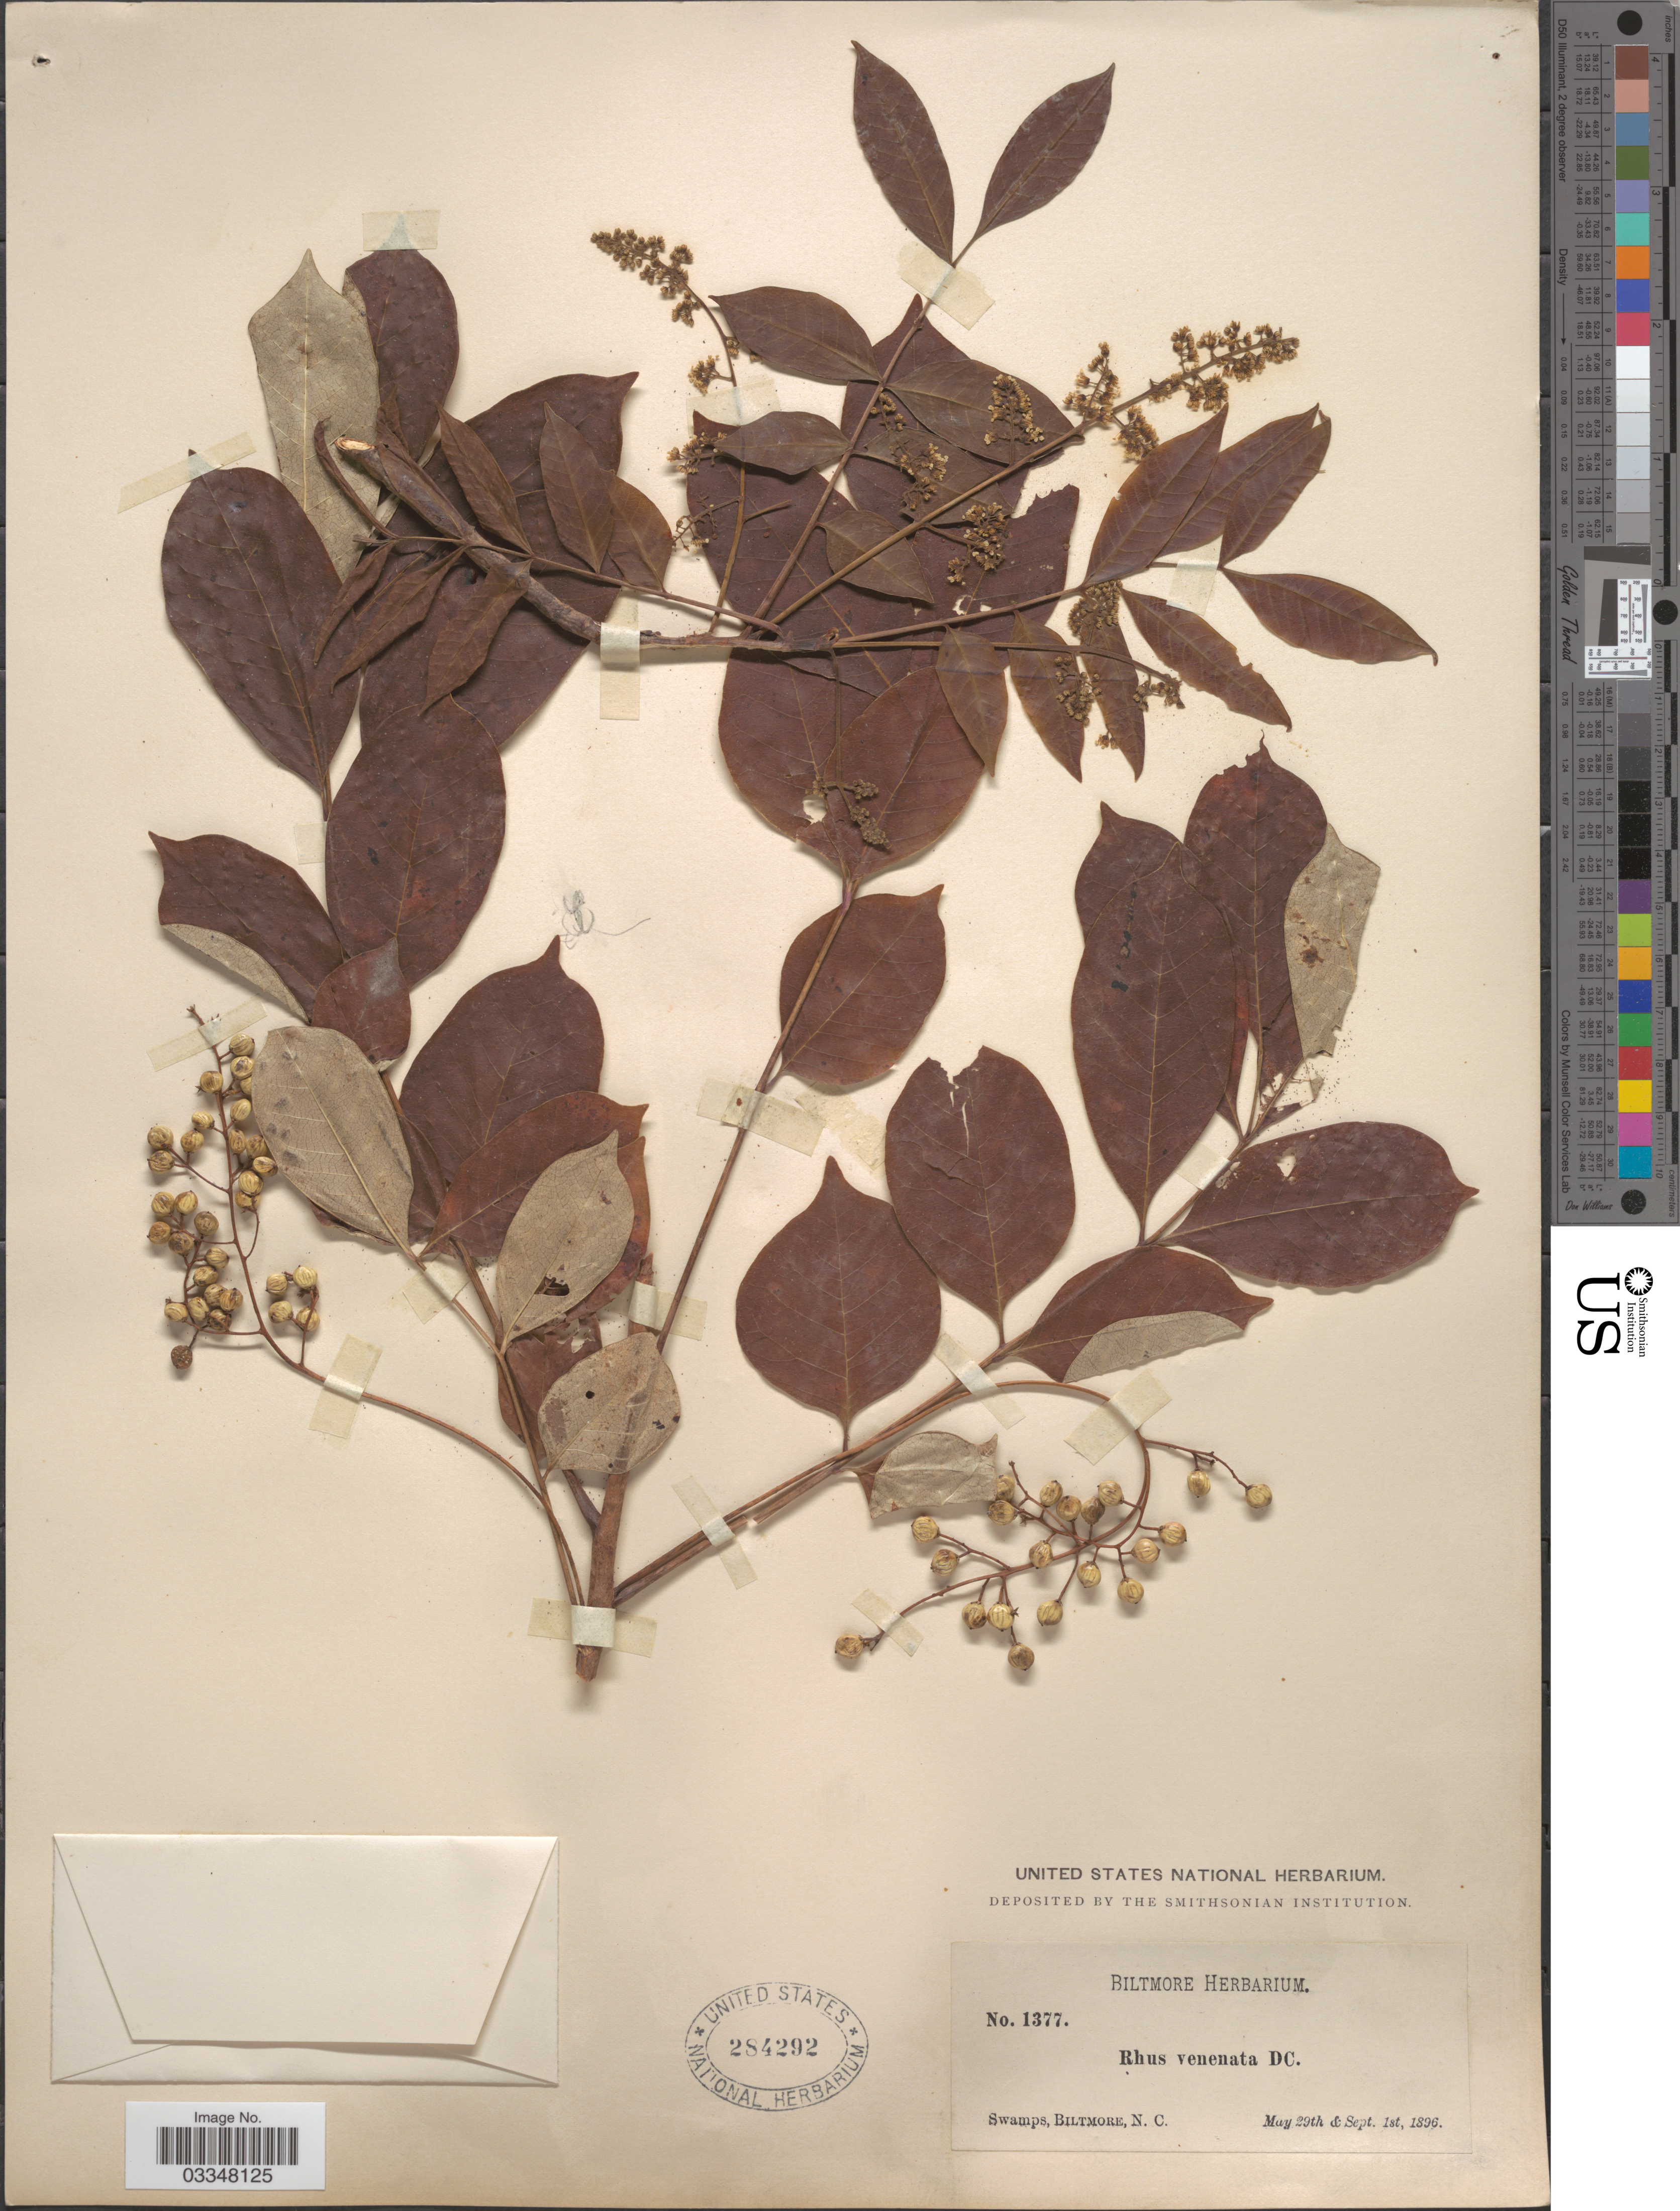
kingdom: Plantae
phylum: Tracheophyta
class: Magnoliopsida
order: Sapindales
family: Anacardiaceae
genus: Toxicodendron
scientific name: Toxicodendron vernix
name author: (L.) Kuntze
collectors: ex herb. Biltmore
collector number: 1377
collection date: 1896-05-29/1896-09-01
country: United States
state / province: North Carolina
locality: Biltmore.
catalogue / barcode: US 284292